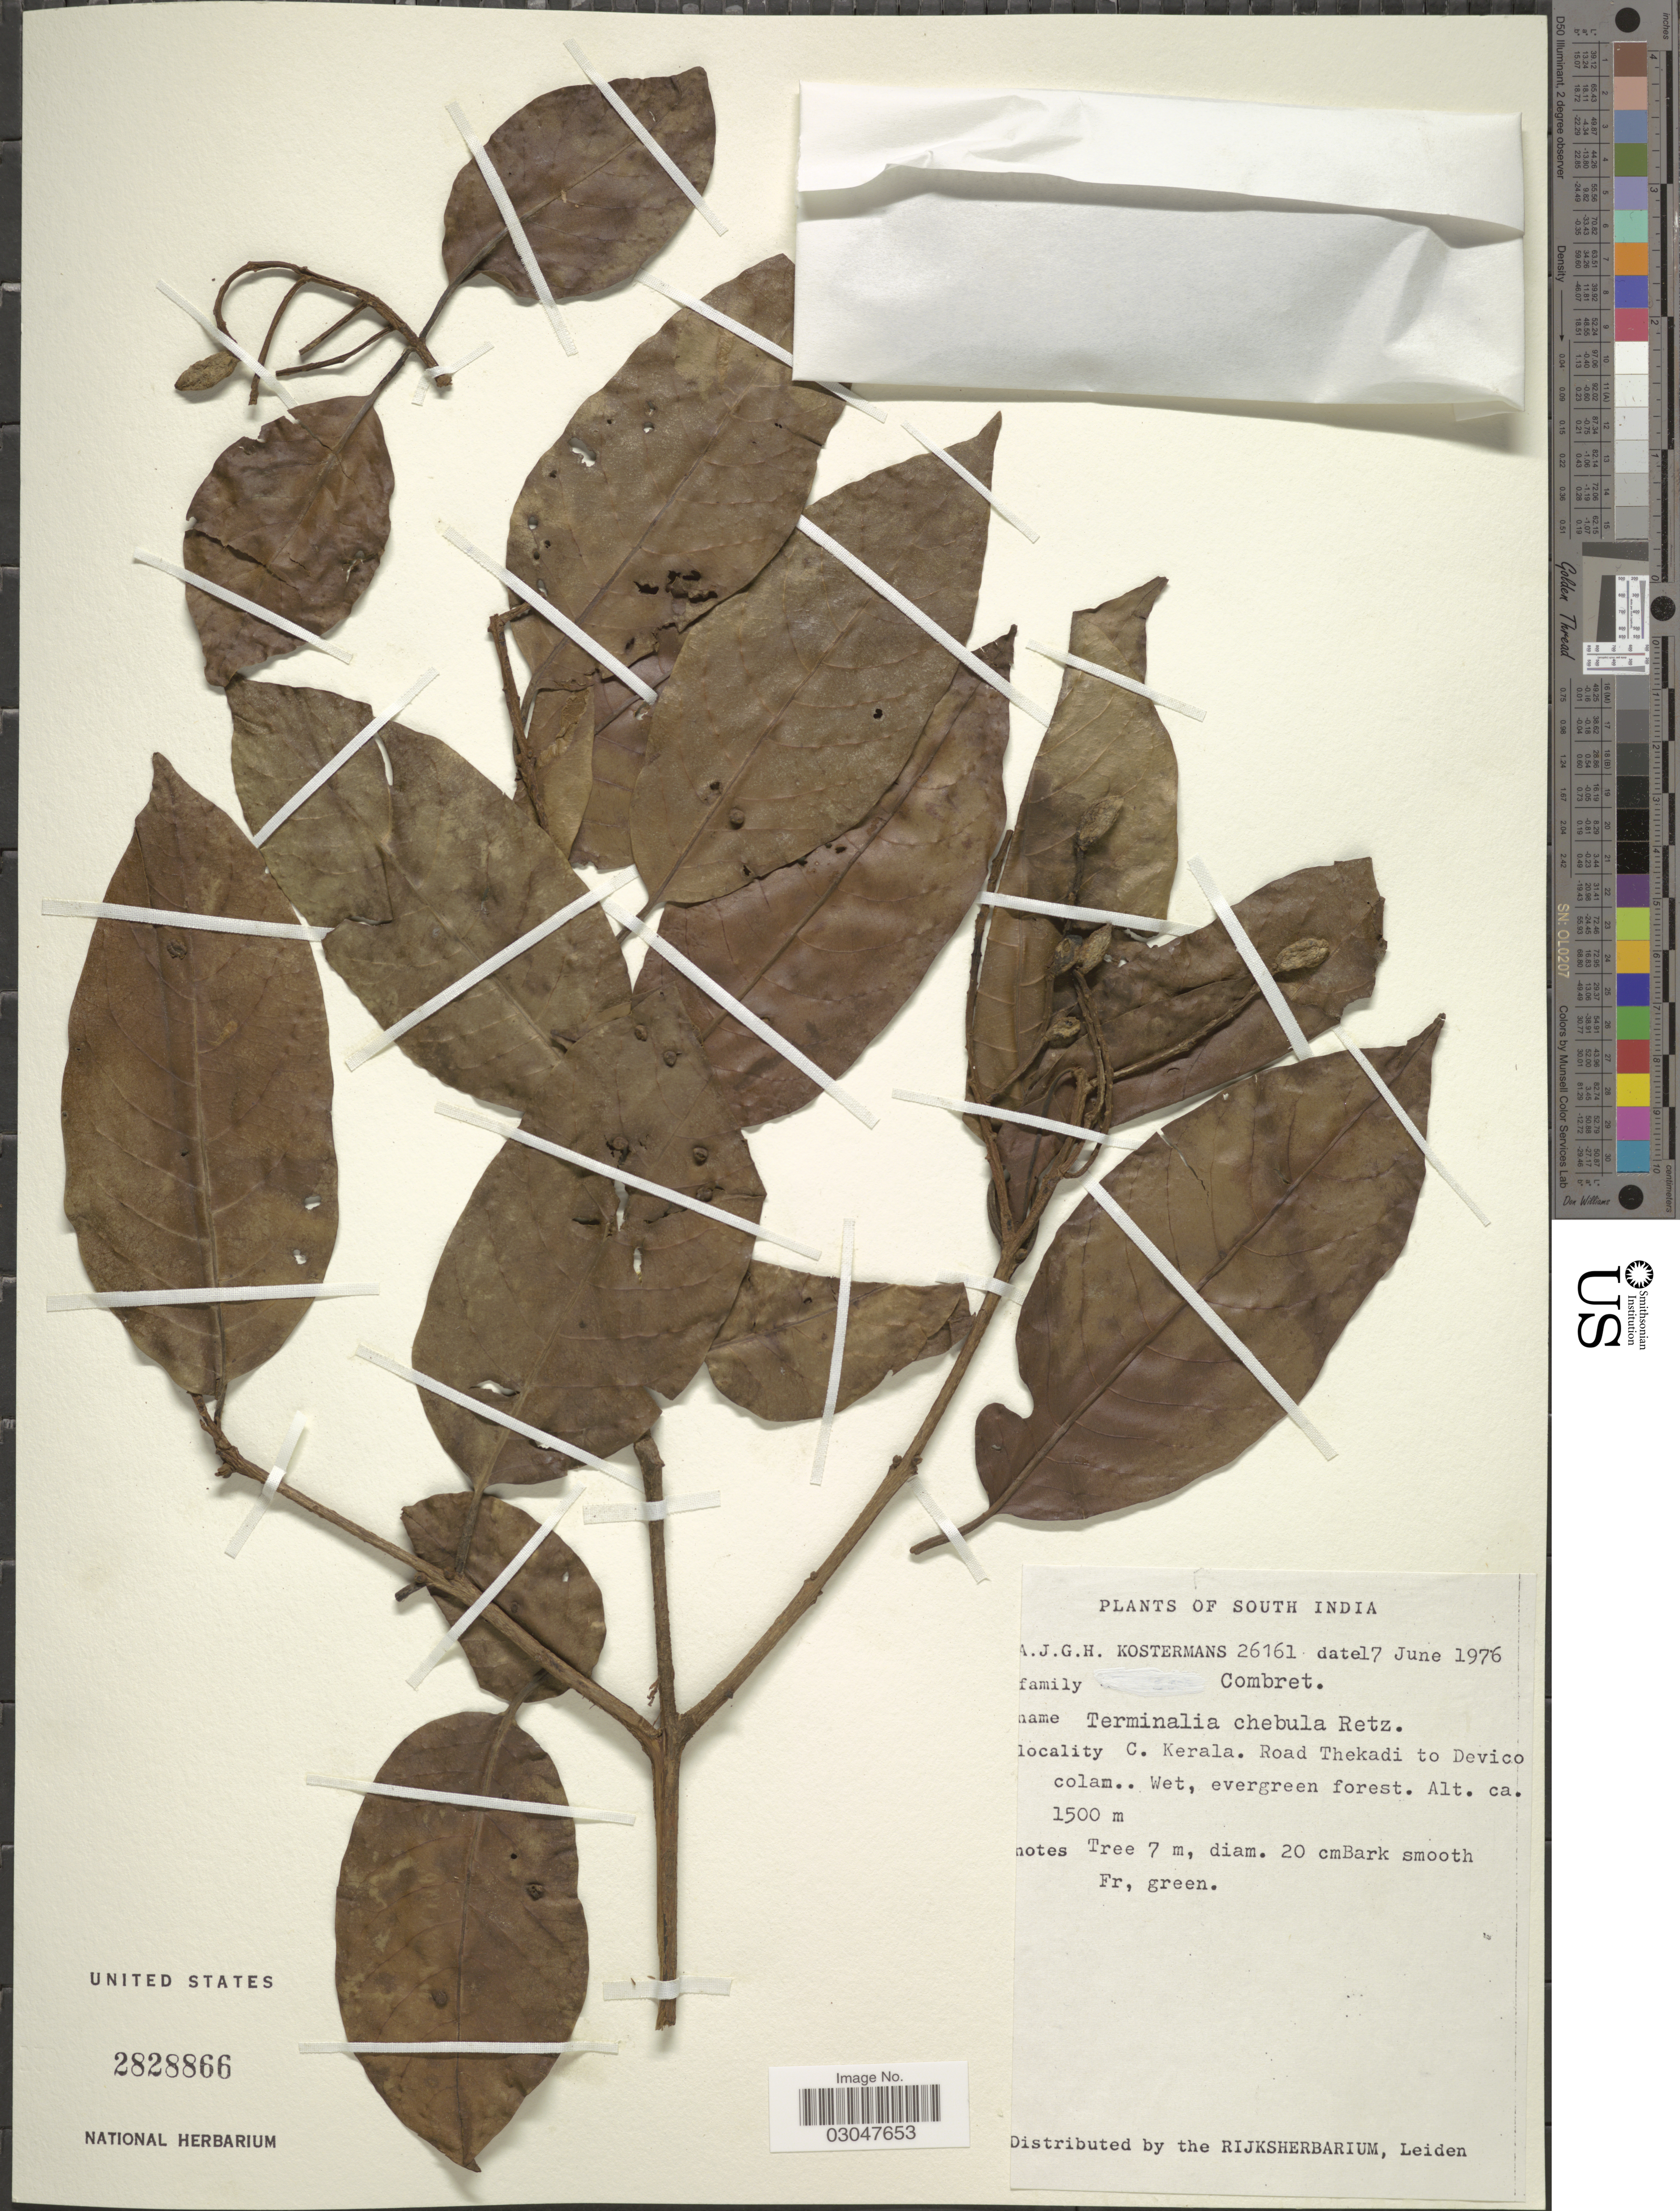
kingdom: Plantae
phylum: Tracheophyta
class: Magnoliopsida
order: Myrtales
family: Combretaceae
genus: Terminalia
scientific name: Terminalia chebula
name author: Retz.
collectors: A. J. G. Kostermans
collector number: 26161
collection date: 1976-06-07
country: India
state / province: Kerala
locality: South India. C. Kerala. Road Thekadi to Devico colam.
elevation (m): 1500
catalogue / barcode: US 2828866